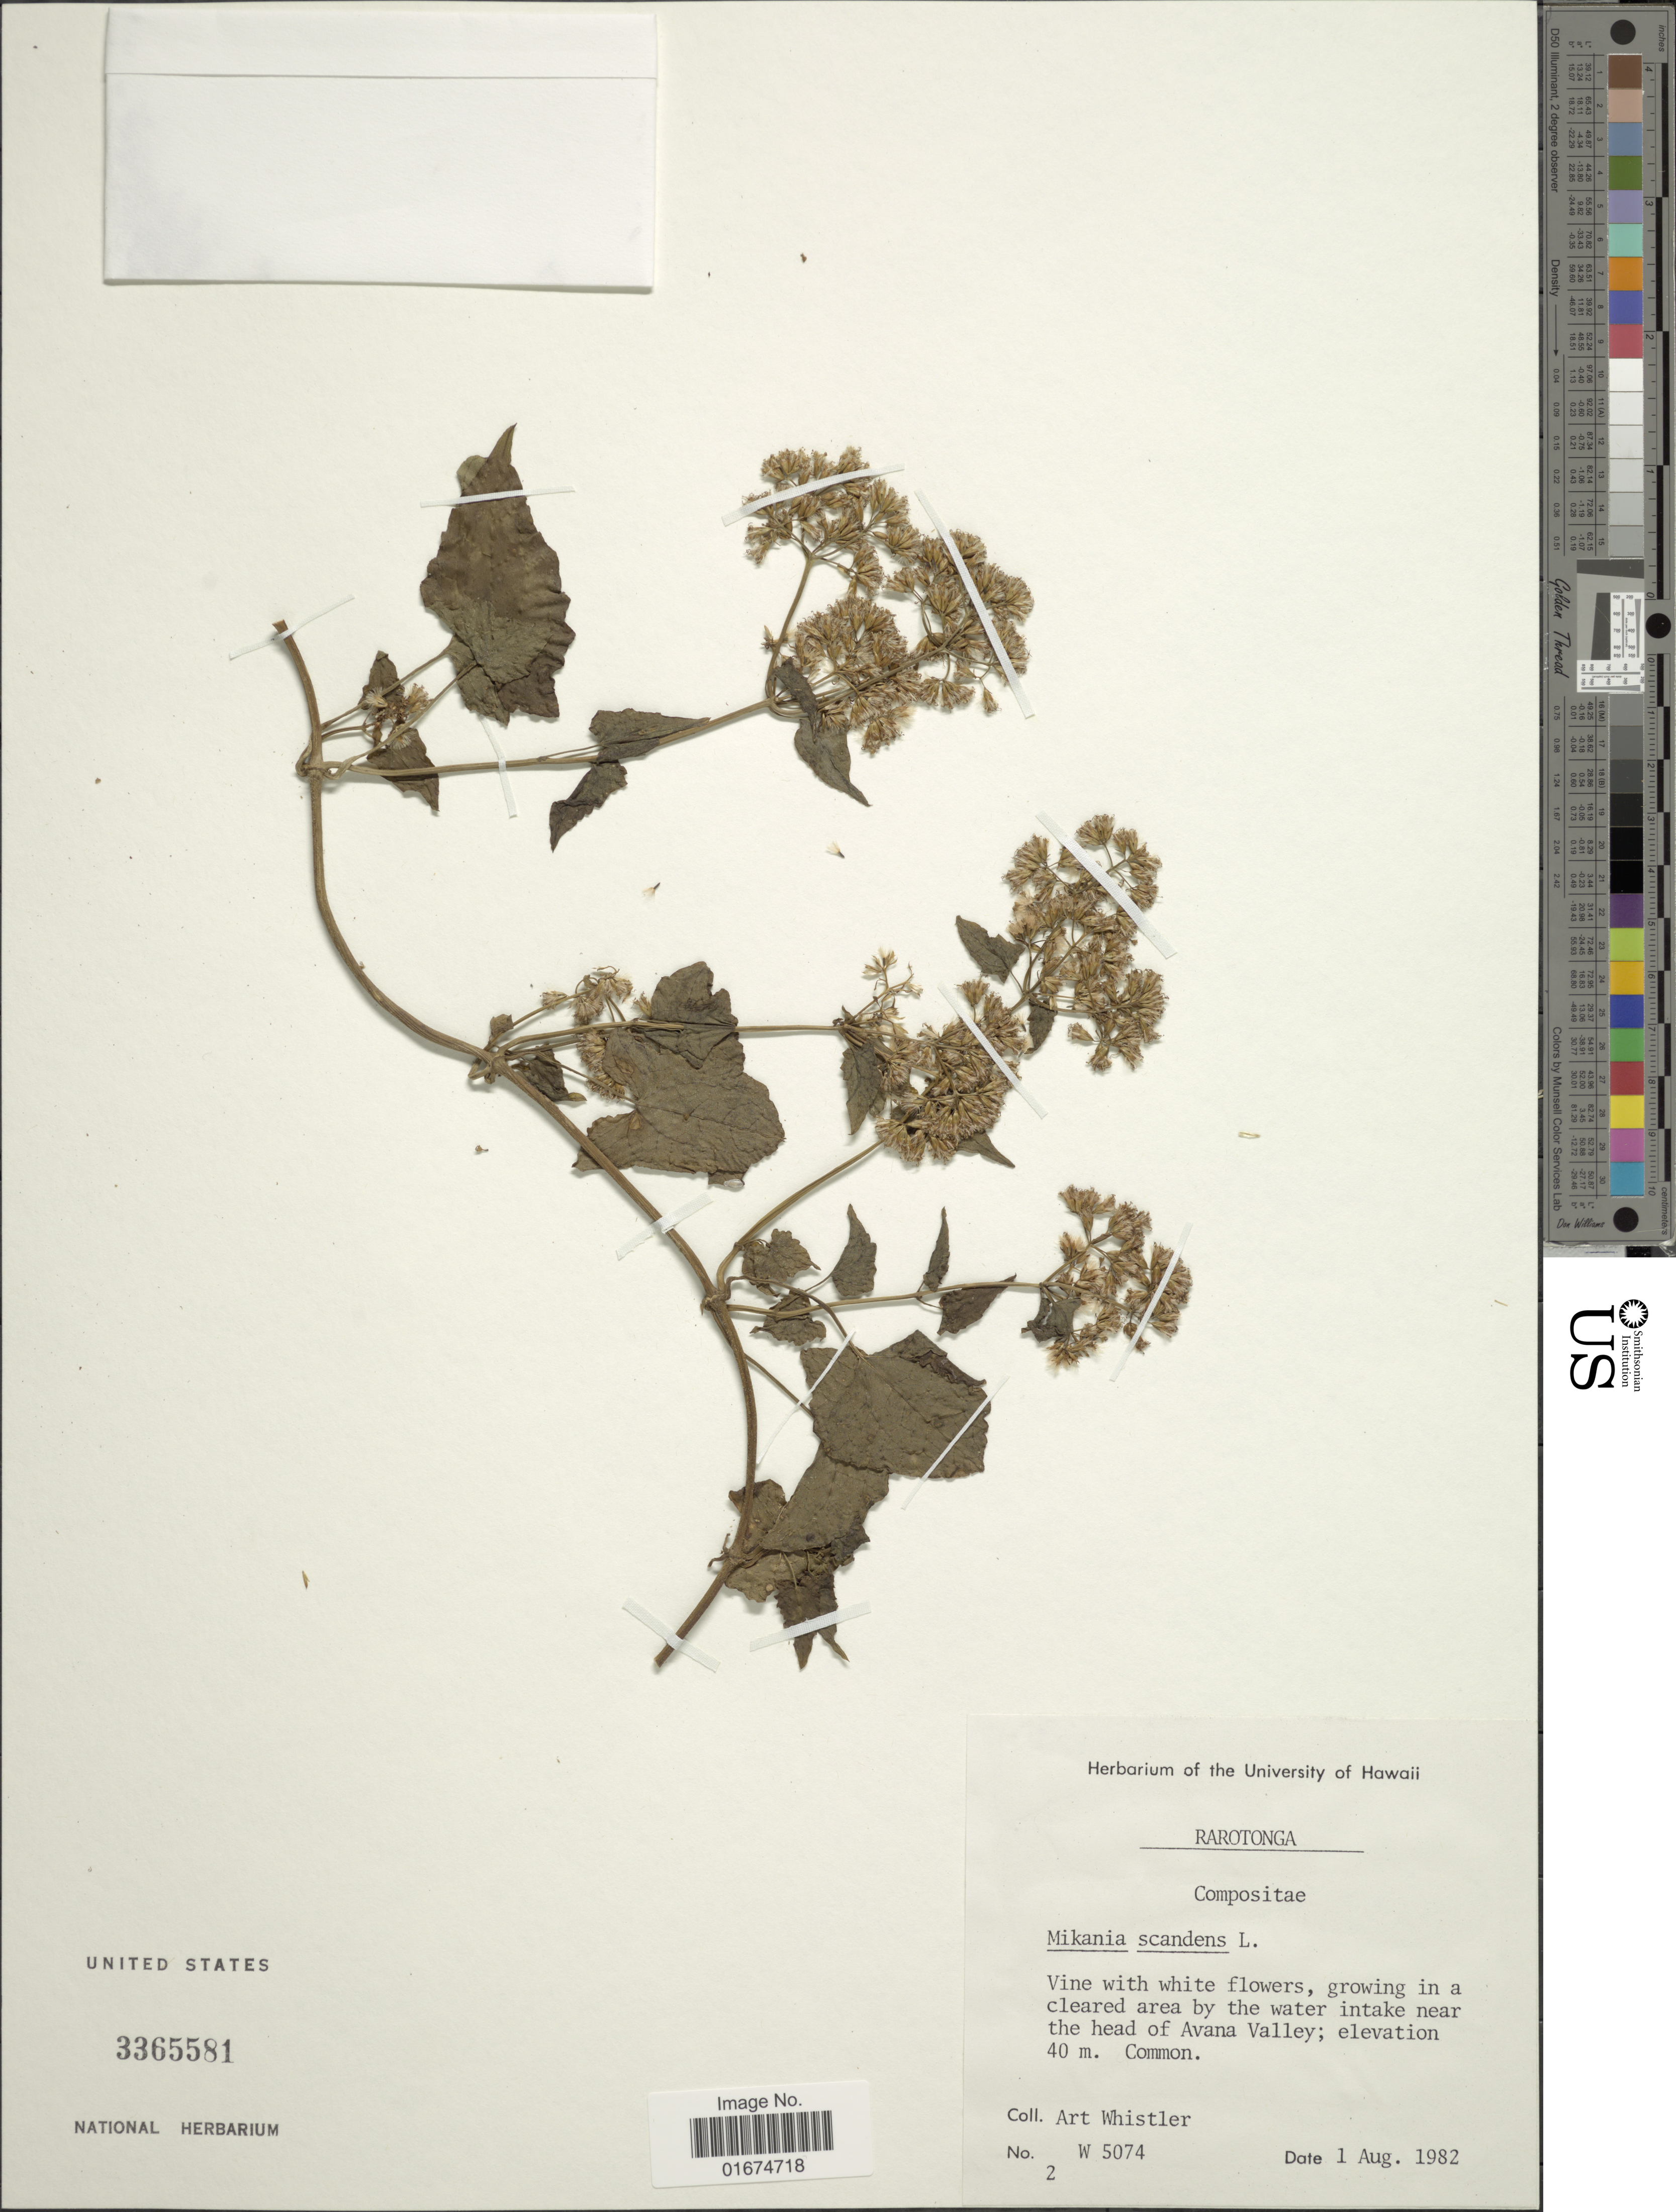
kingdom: Plantae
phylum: Tracheophyta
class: Magnoliopsida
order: Asterales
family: Asteraceae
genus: Mikania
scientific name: Mikania micrantha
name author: Kunth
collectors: A. Whistler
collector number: W5074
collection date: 1982-08-01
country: Cook Islands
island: Rarotonga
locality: Rarotonga, growing in a cleared area by the water intake near the head of Avana Valley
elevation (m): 40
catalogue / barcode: US 3365581